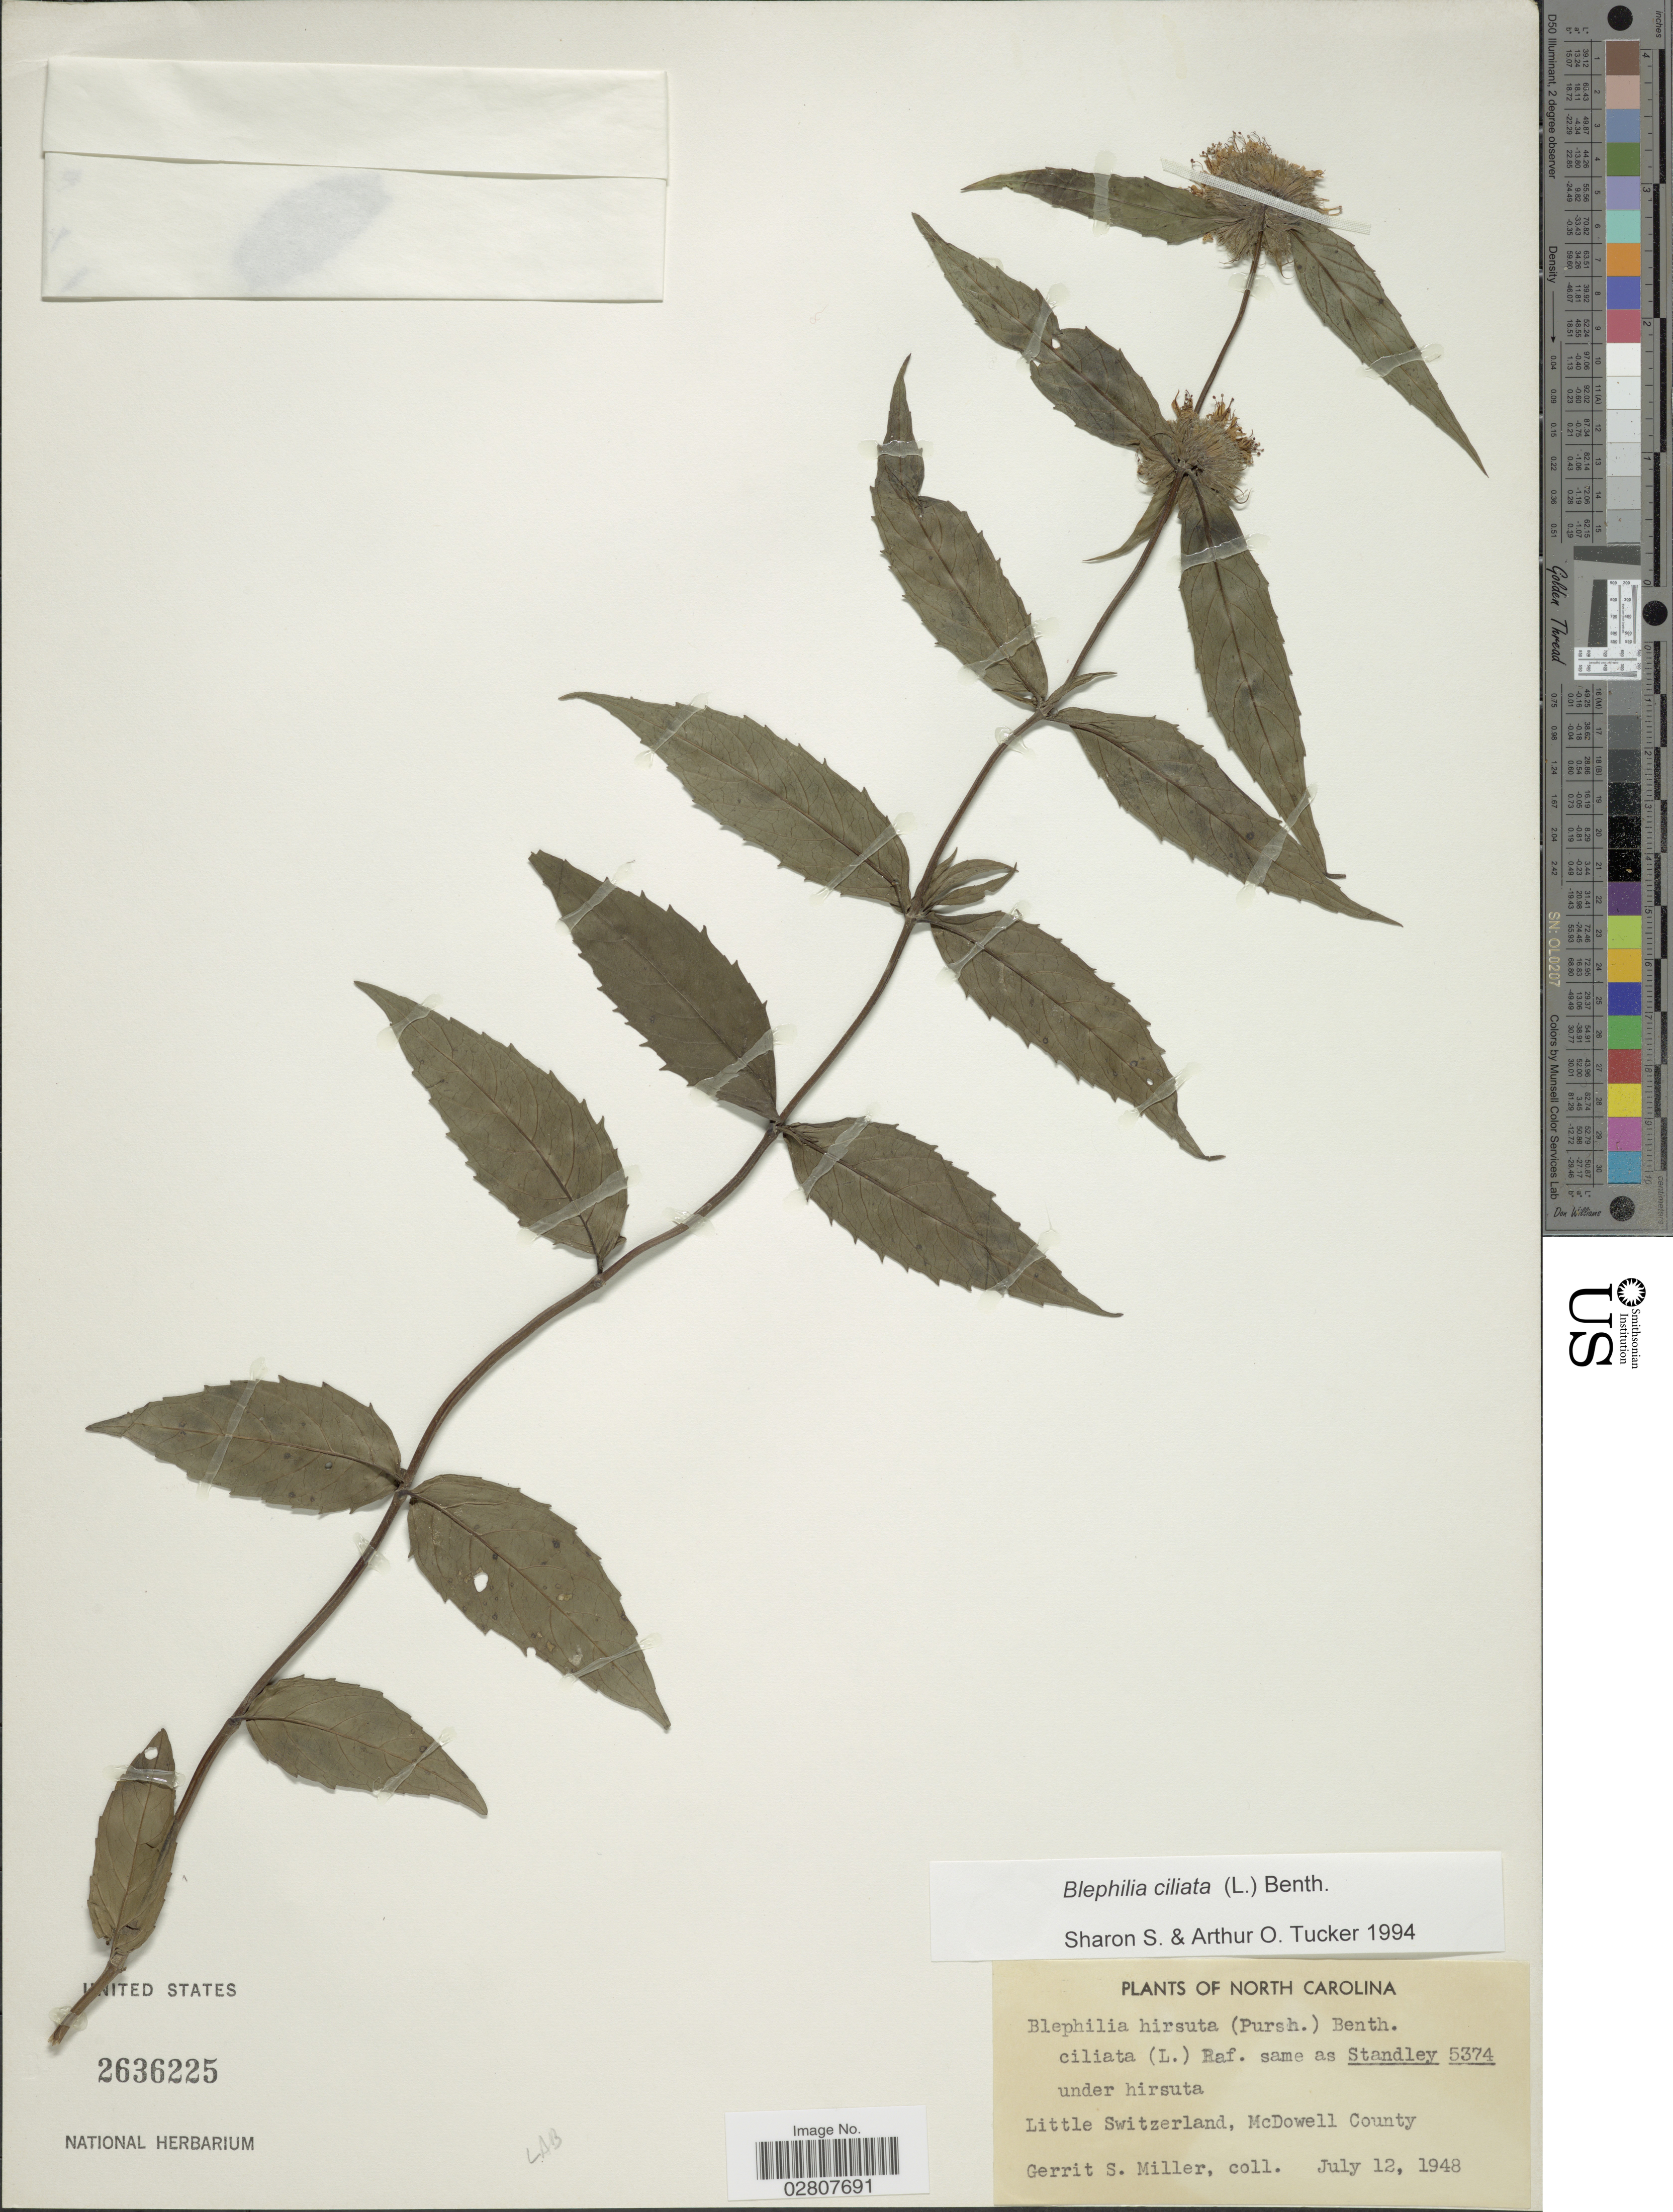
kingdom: Plantae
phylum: Tracheophyta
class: Magnoliopsida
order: Lamiales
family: Lamiaceae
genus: Blephilia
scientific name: Blephilia ciliata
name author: (L.) Raf. ex Benth.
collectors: G. S. Miller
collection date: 1948-07-12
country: United States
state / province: North Carolina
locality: Little Switzerland, McDowell County.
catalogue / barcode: US 2636225